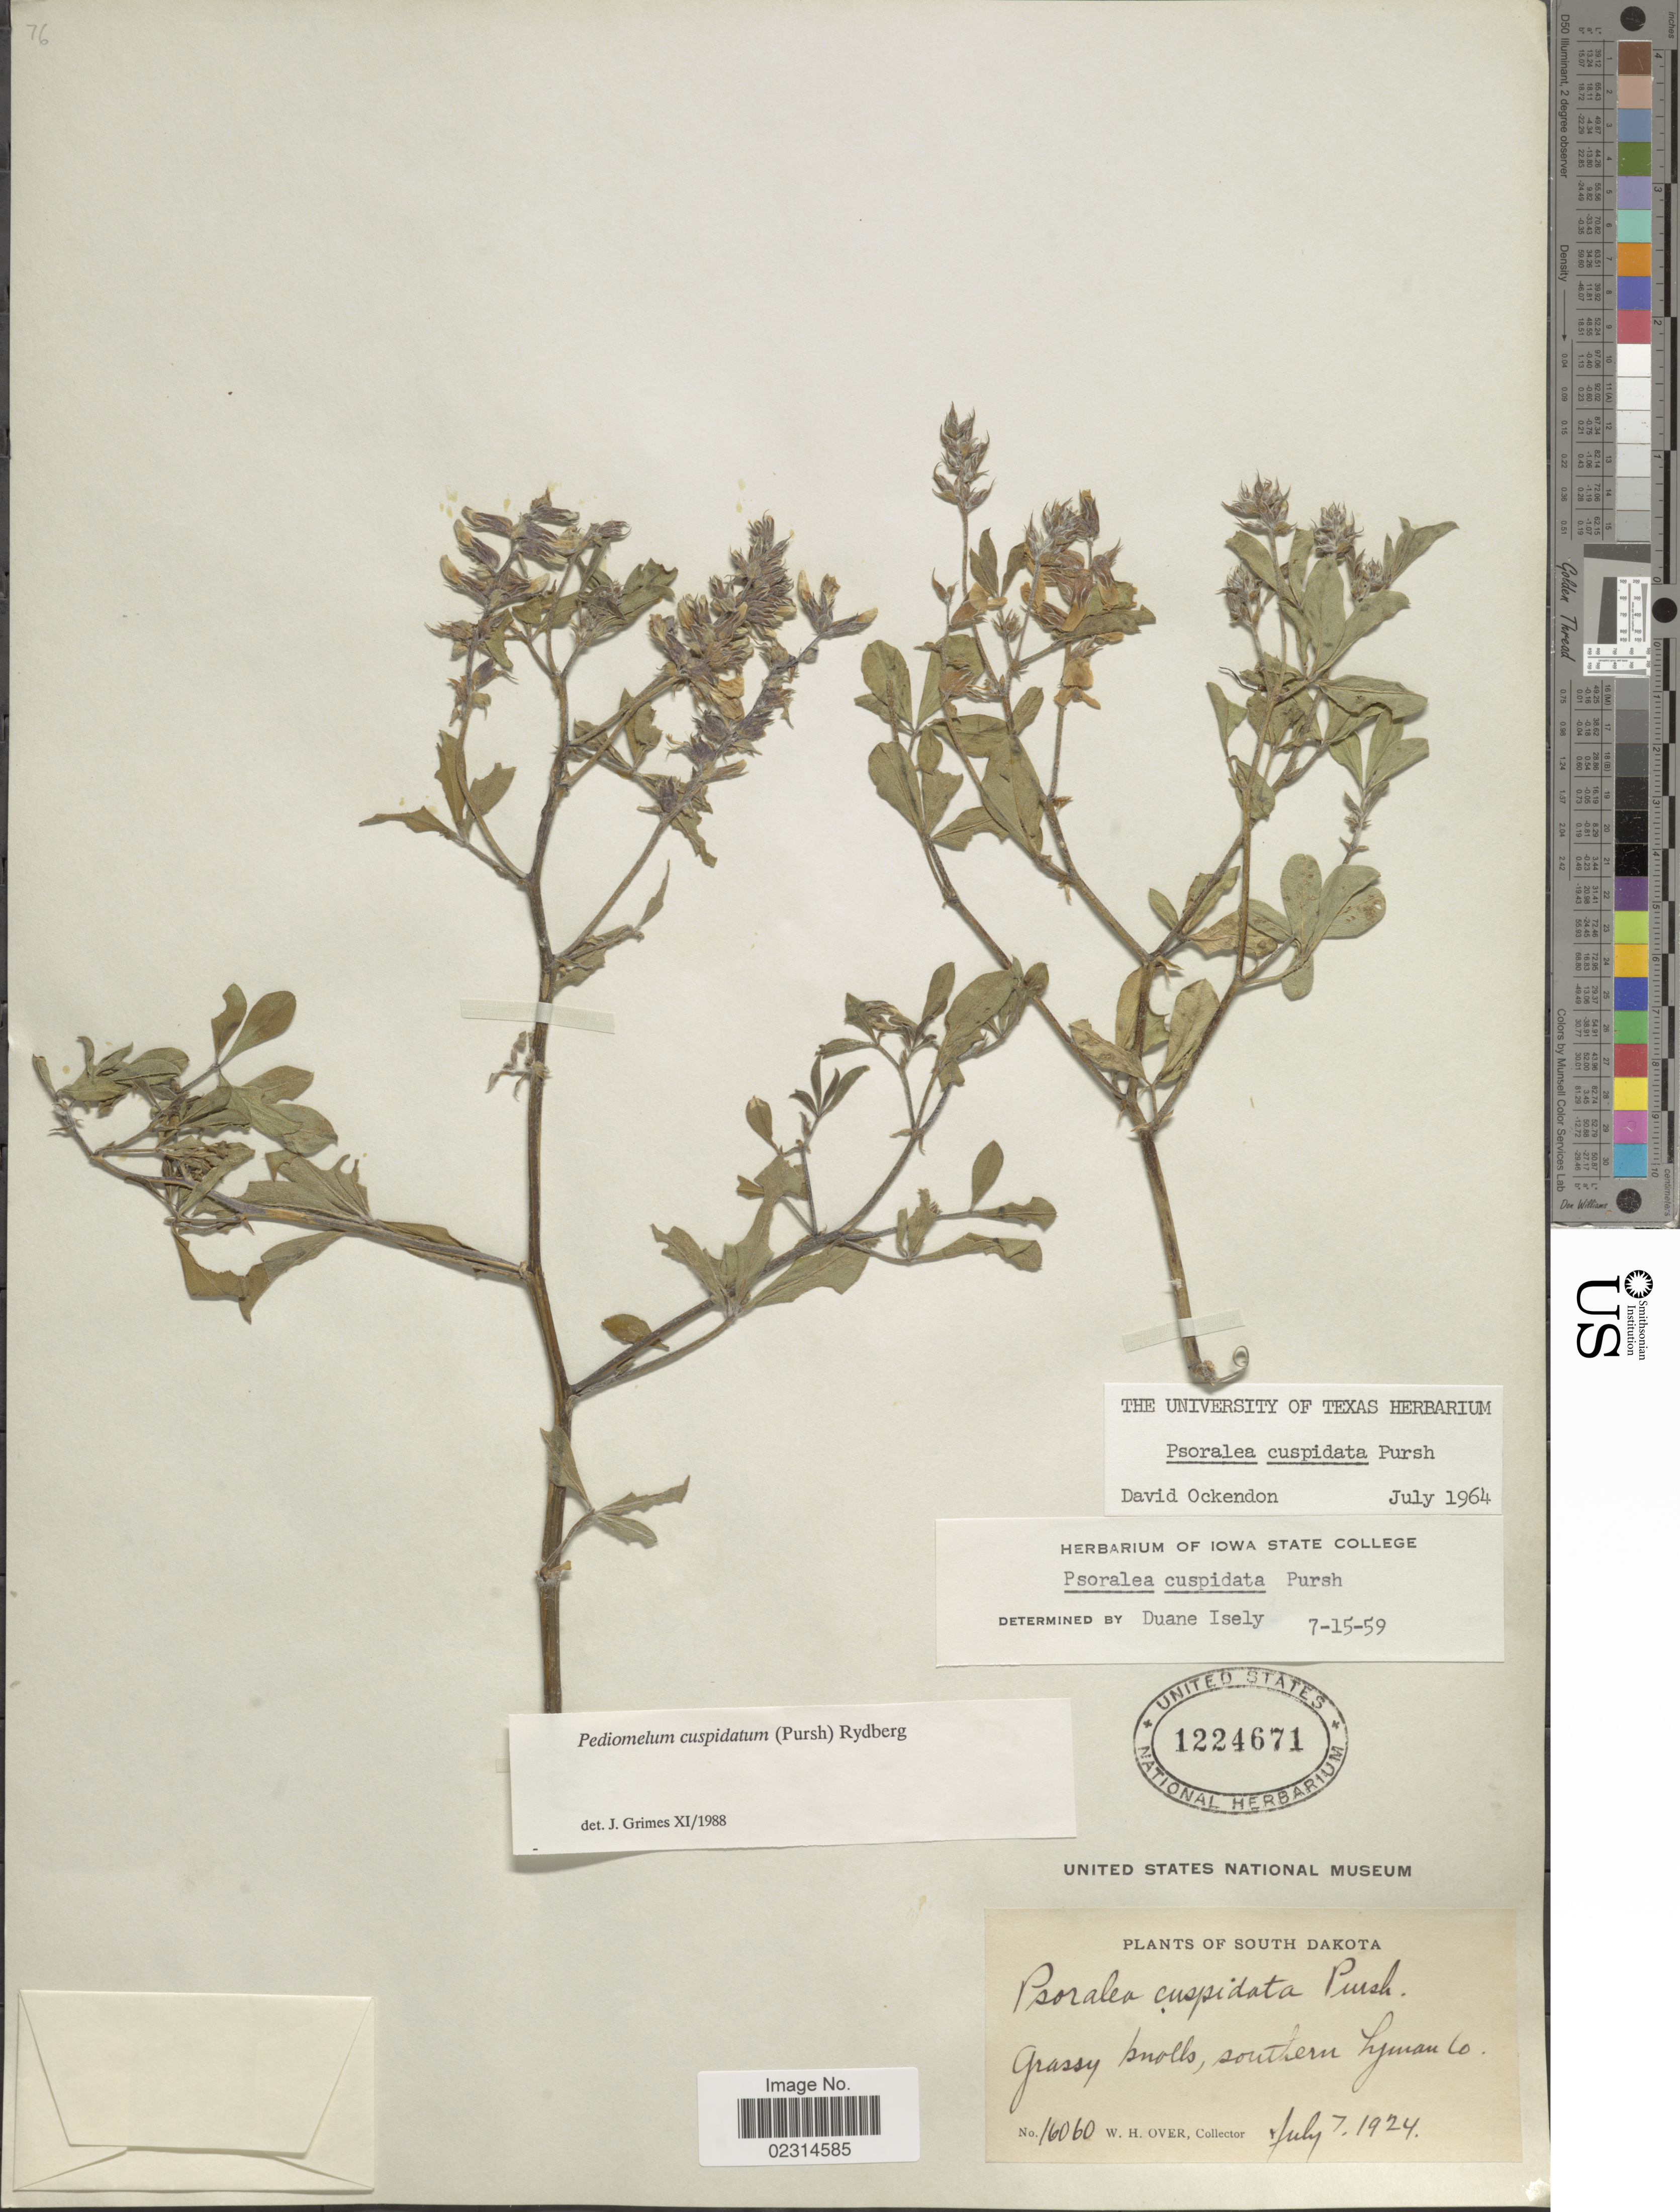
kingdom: Plantae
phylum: Tracheophyta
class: Magnoliopsida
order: Fabales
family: Fabaceae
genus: Pediomelum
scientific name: Pediomelum cuspidatum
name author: (Pursh) Rydb.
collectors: W. Over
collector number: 16060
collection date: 1924-07-07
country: United States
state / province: South Dakota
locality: Grassy knolls, southern Lyman Co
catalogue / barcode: US 1224671